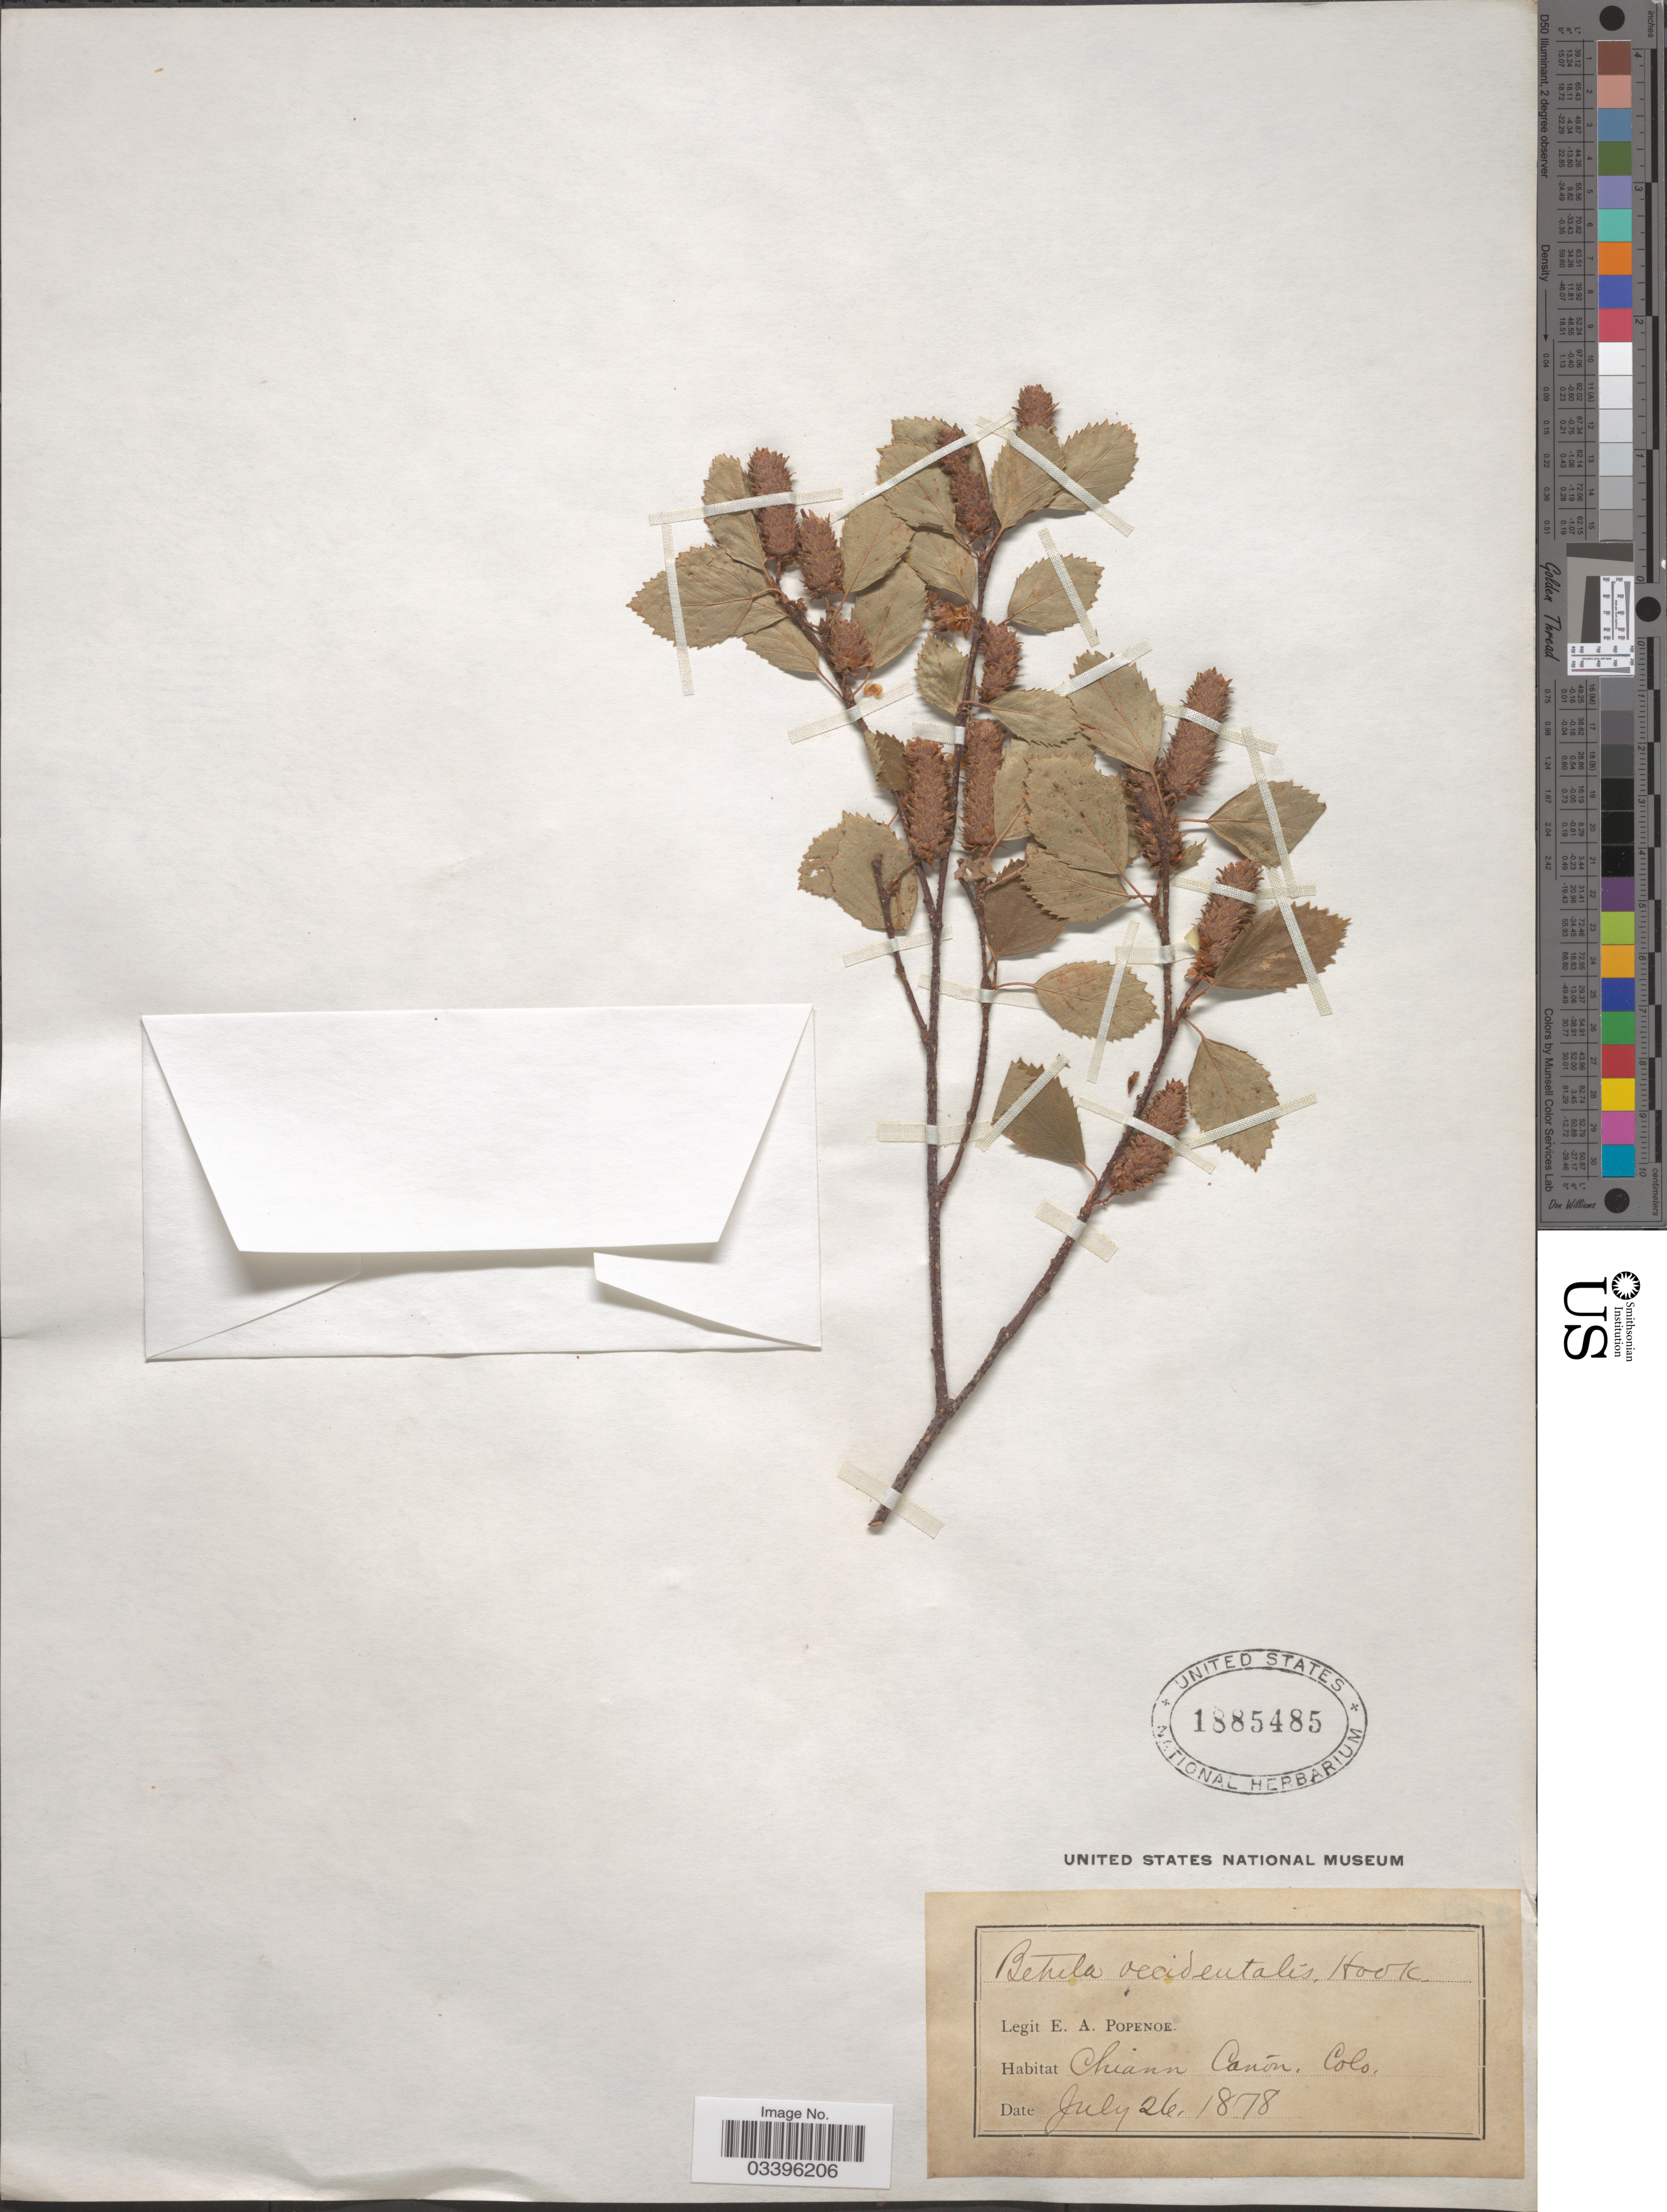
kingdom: Plantae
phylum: Tracheophyta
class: Magnoliopsida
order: Fagales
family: Betulaceae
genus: Betula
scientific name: Betula occidentalis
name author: Hook.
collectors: E. A. Popenoe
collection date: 1878-07-26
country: United States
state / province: Colorado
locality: Chiann Cañon.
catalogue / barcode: US 1885485